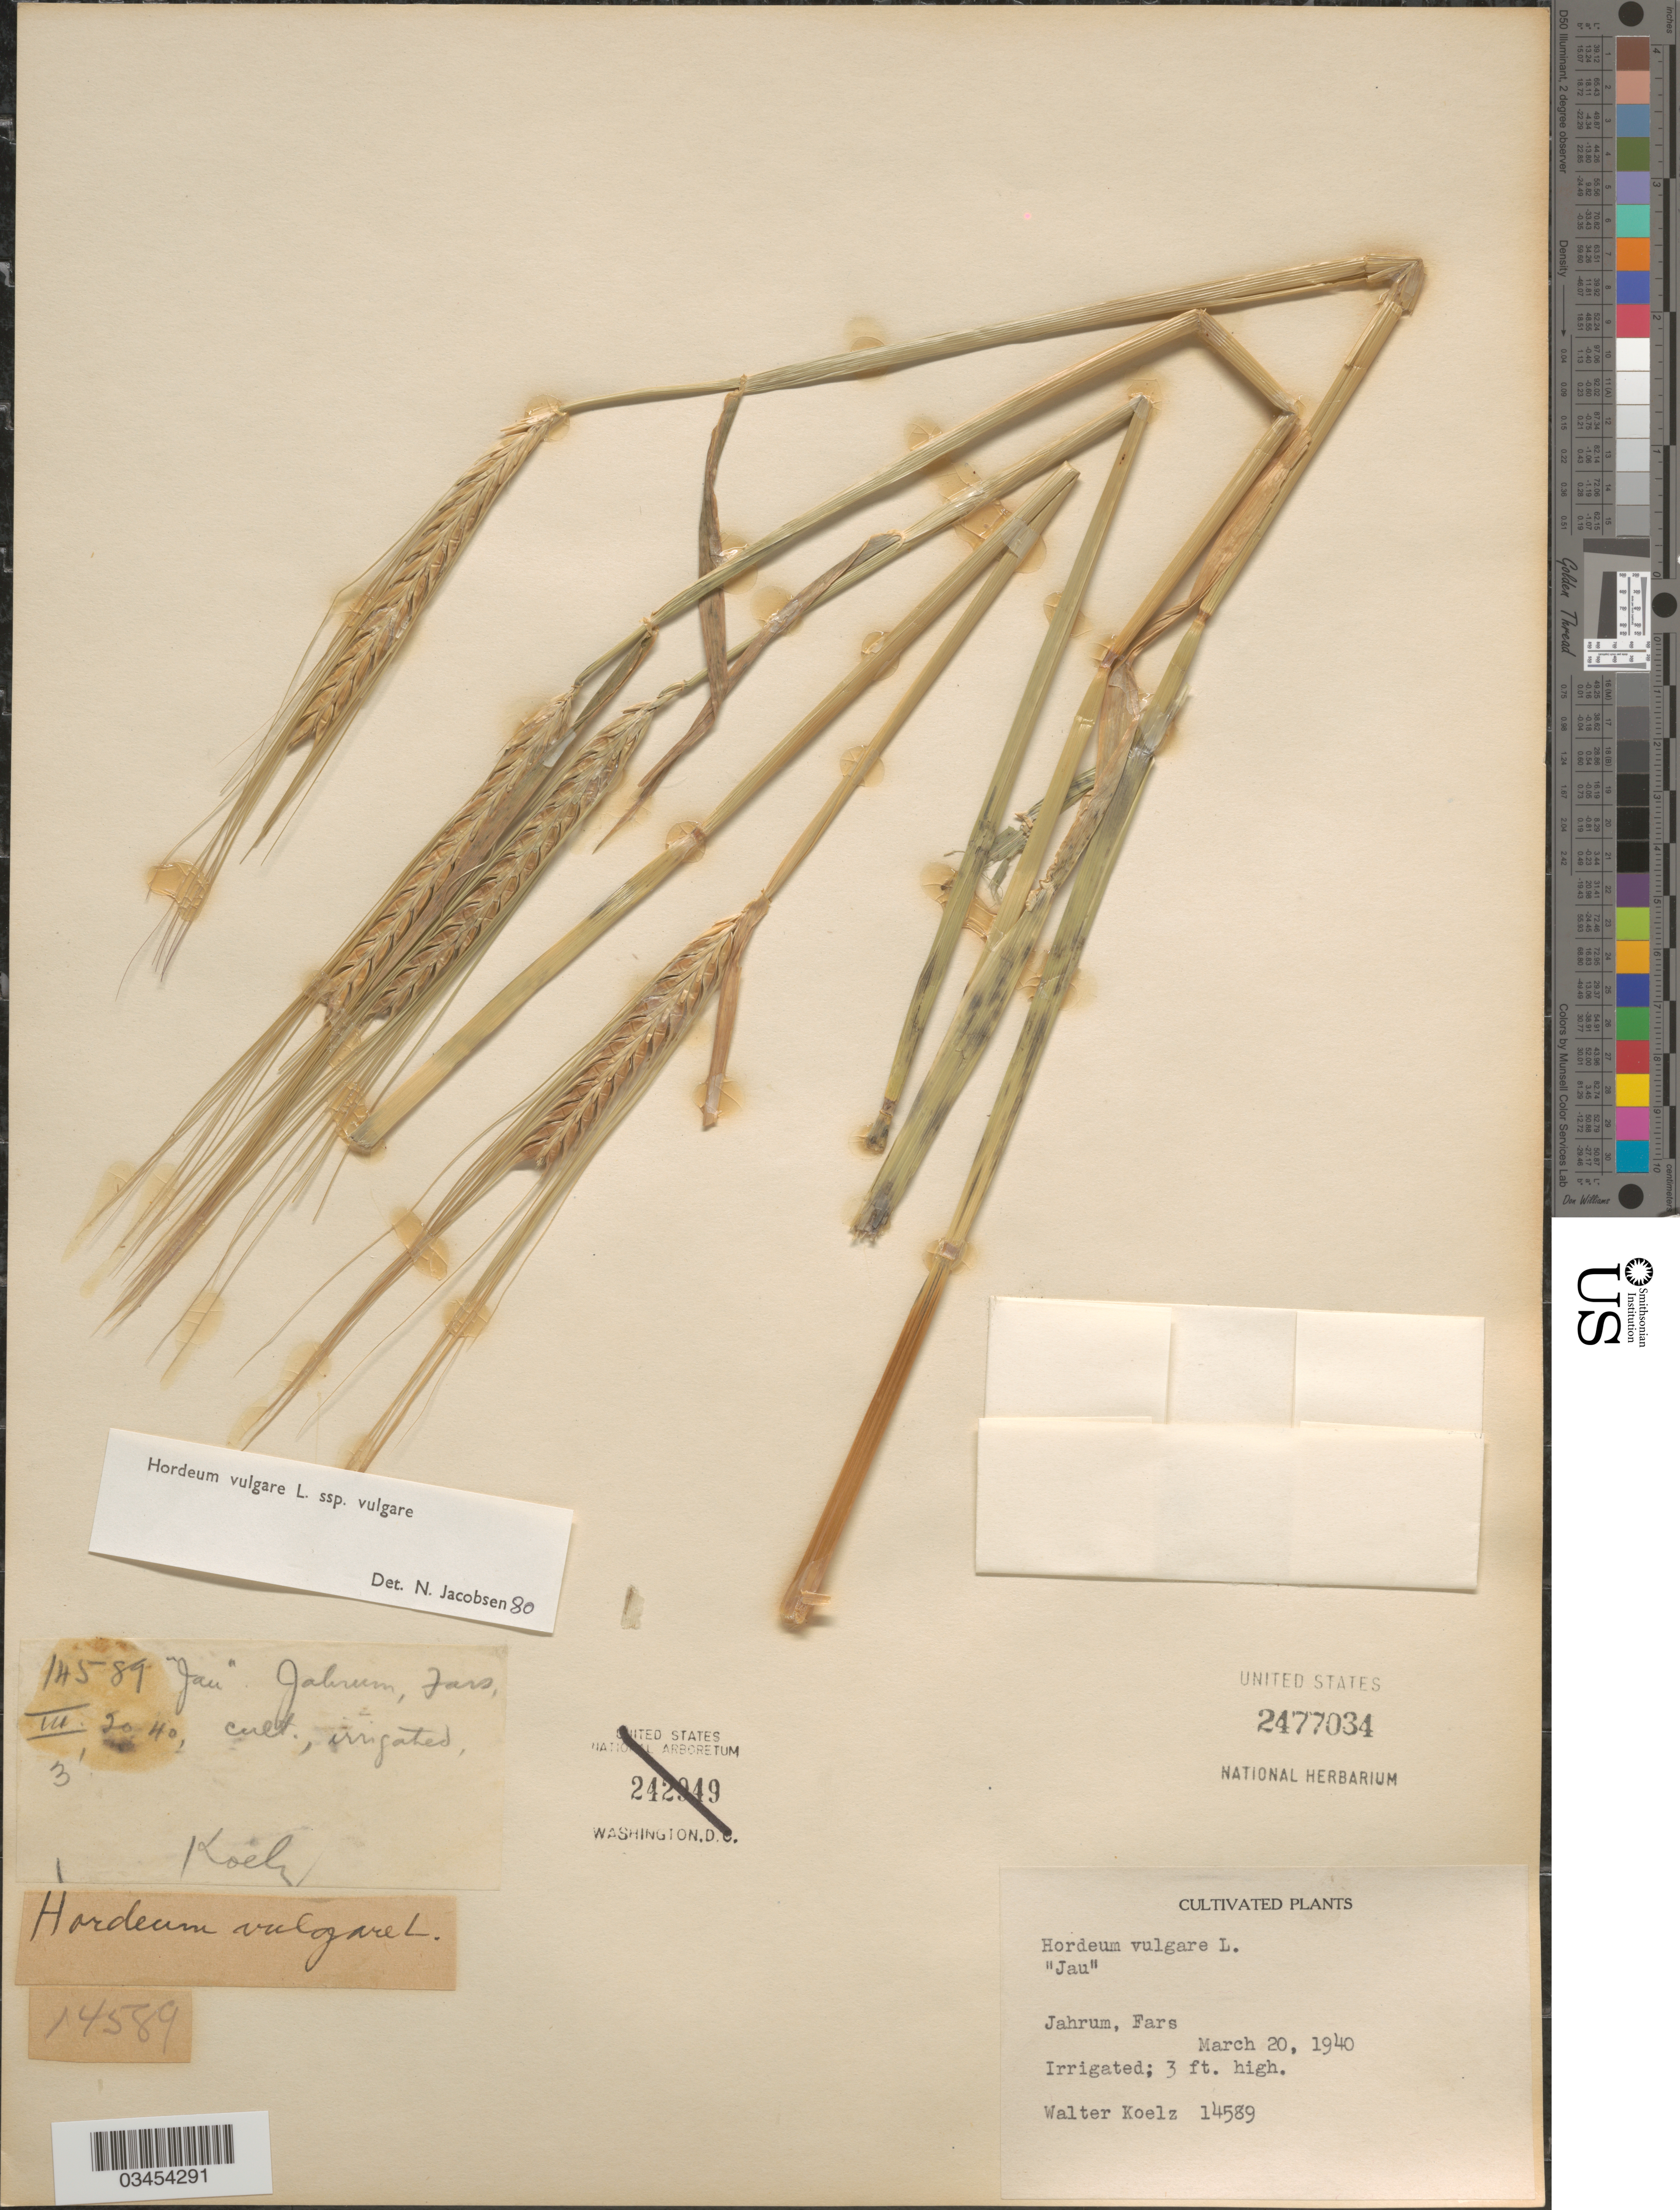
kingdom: Plantae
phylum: Tracheophyta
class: Liliopsida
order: Poales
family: Poaceae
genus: Hordeum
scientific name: Hordeum vulgare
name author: L.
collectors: W. N. Koelz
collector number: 14589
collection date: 1940-03-20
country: Iran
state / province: Fars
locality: Jahrum.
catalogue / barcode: US 2477034